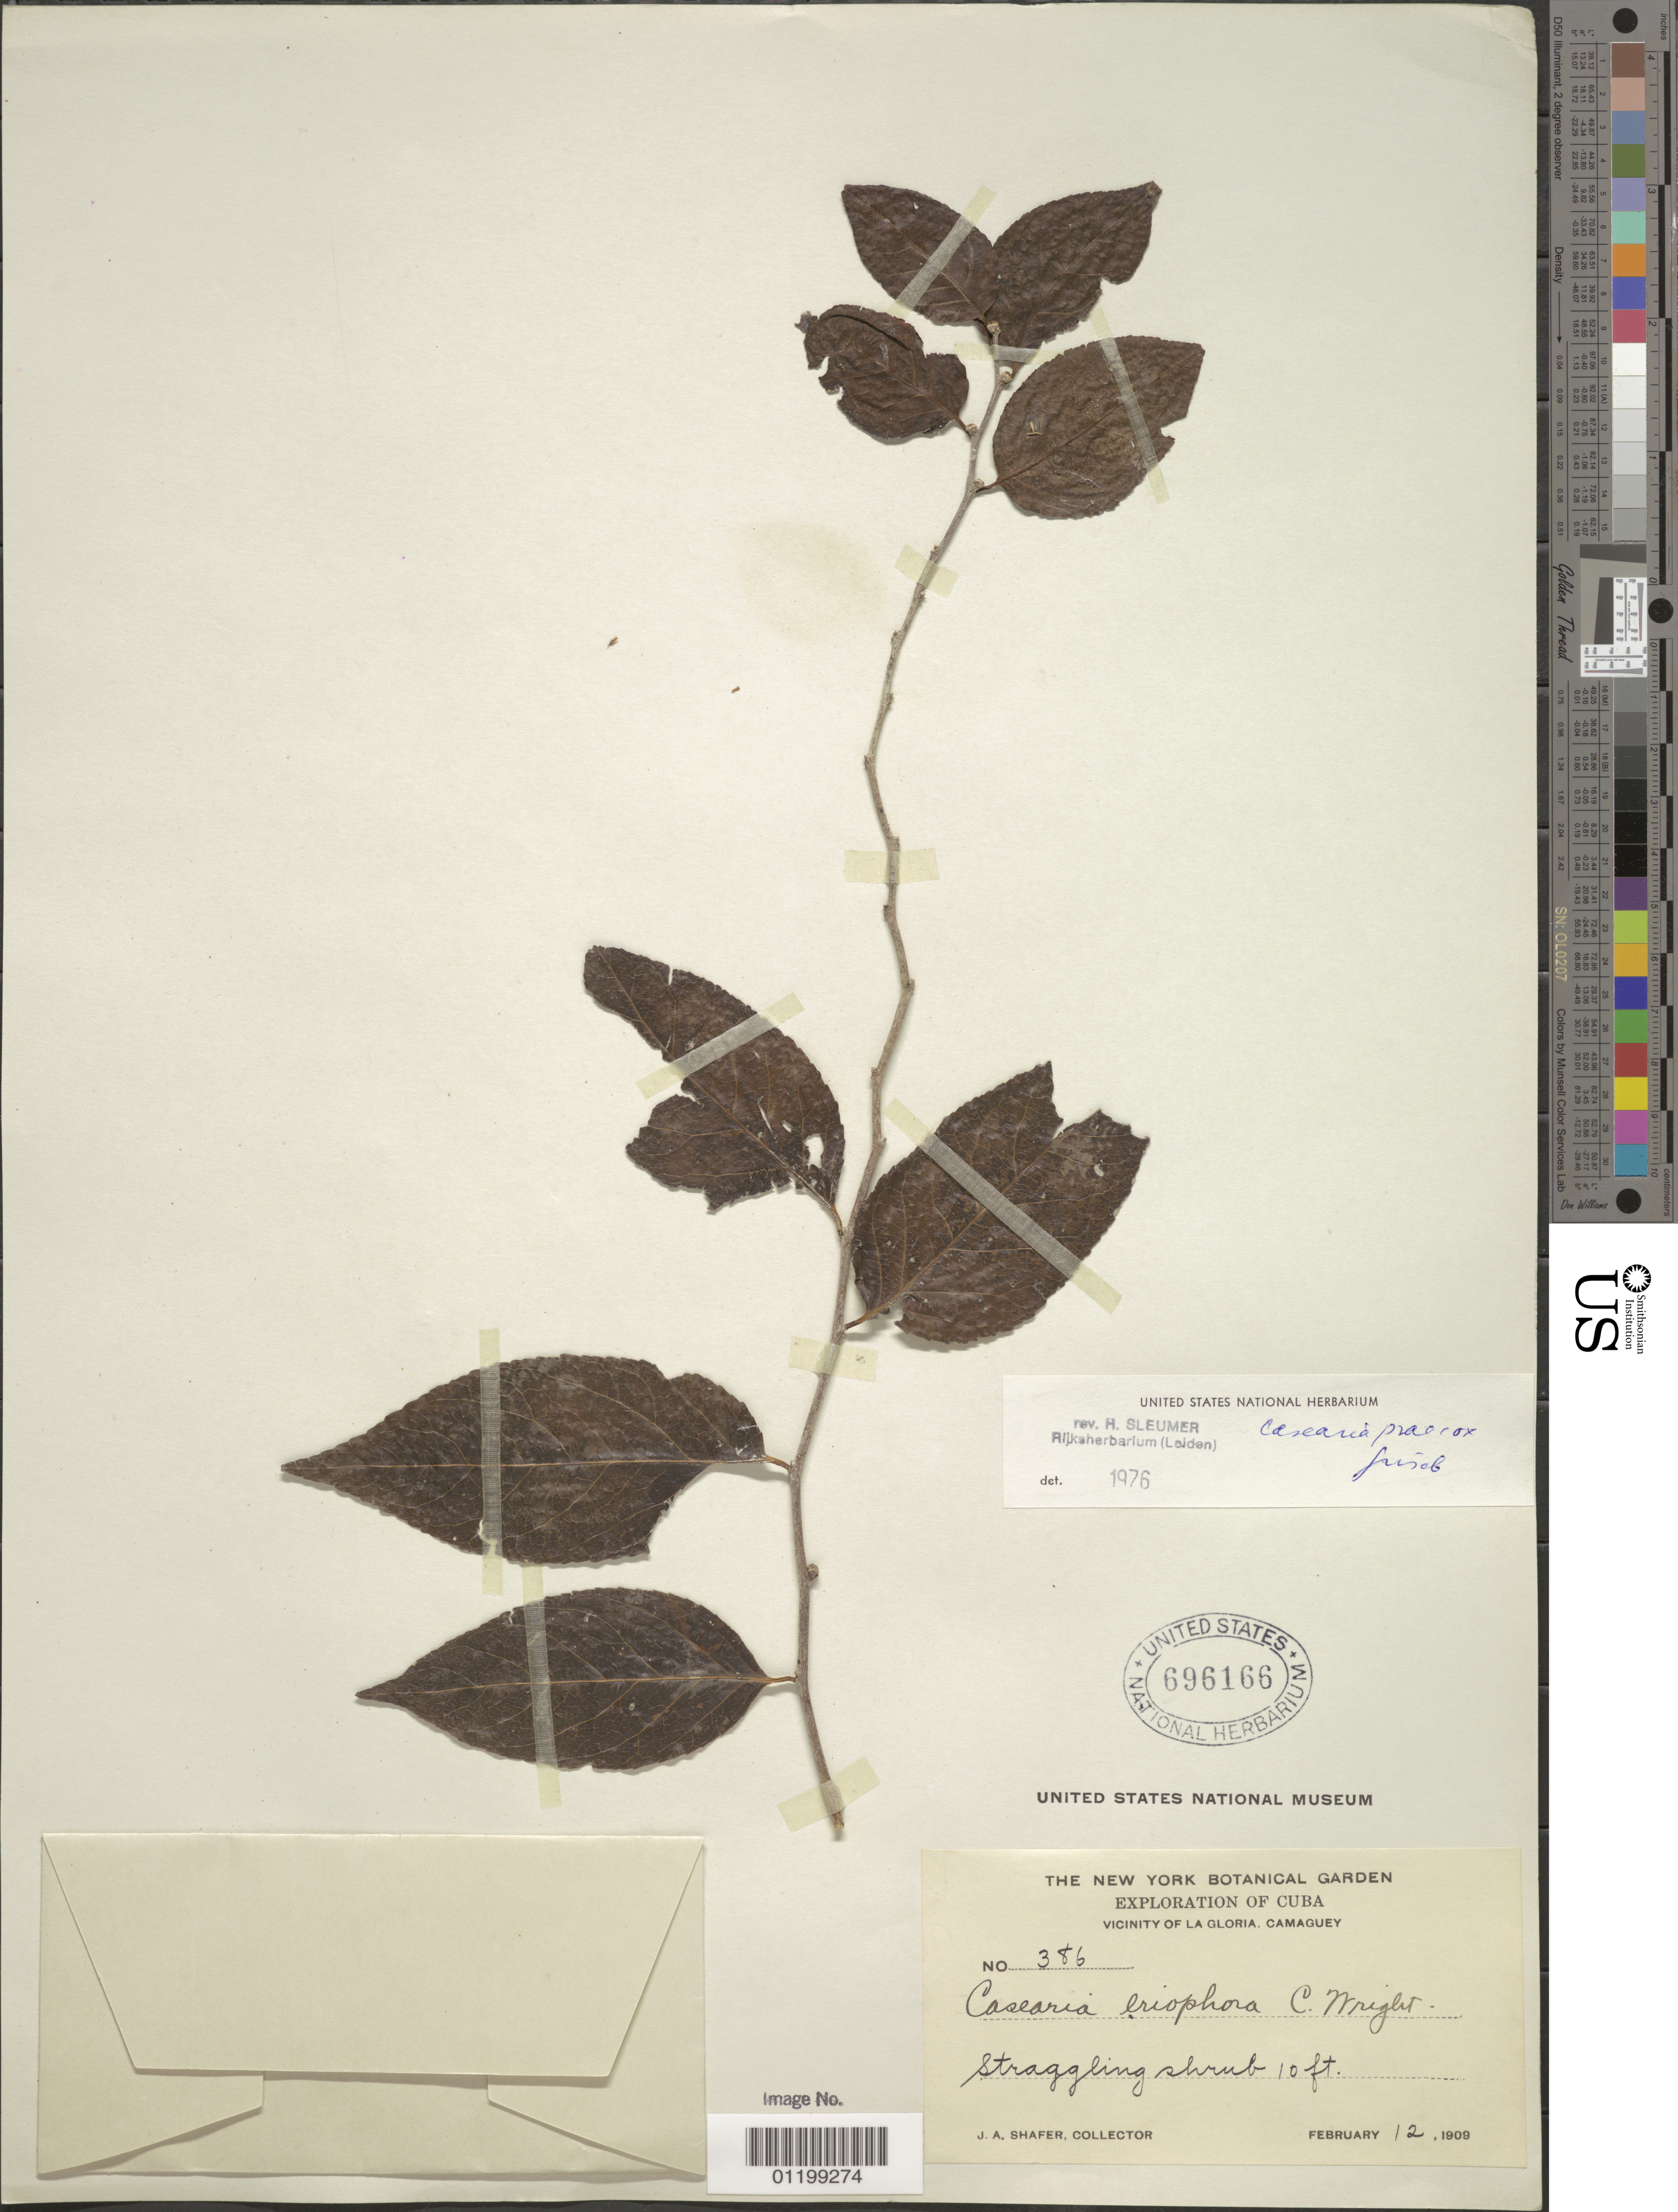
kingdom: Plantae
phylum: Tracheophyta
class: Magnoliopsida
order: Malpighiales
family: Salicaceae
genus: Gossypiospermum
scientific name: Gossypiospermum eriophora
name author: (C. Wright ex Griseb.) Urb.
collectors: J. A. Shafer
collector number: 386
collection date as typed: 12 Feb 1909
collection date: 1909-02-12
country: Cuba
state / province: Camaguey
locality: Vicinity of La Gloria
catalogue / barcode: US 696166